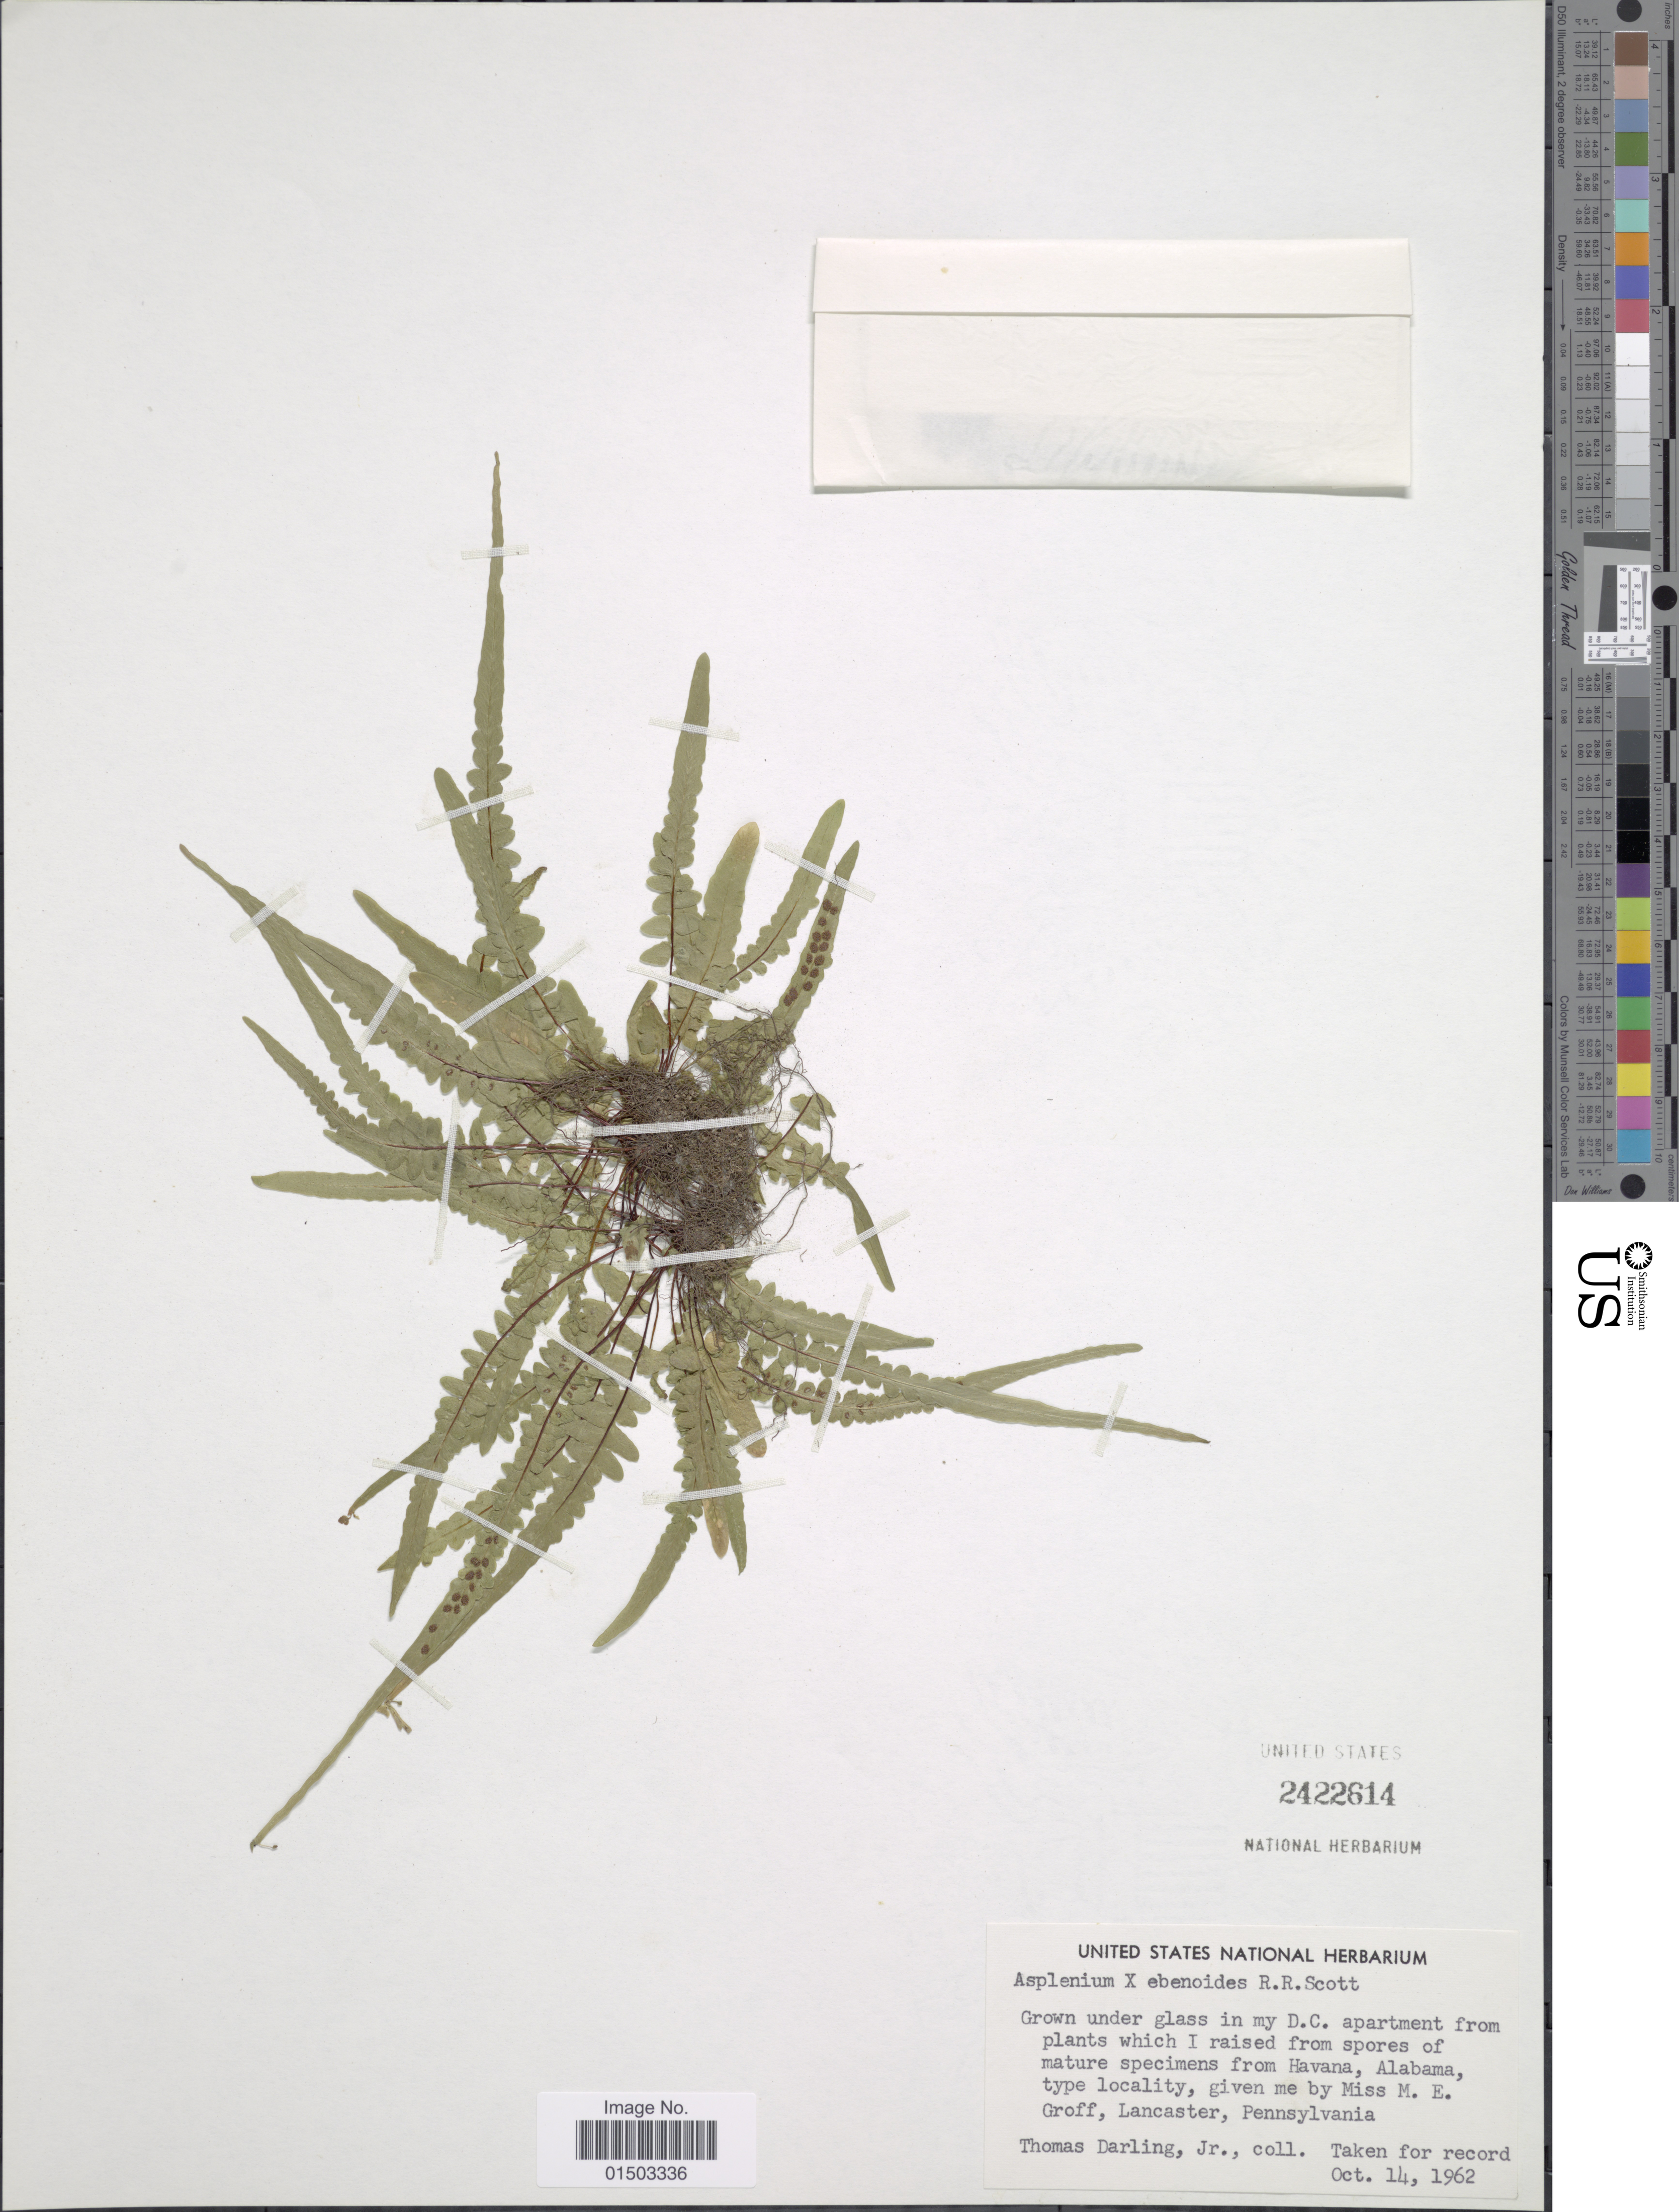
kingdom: Plantae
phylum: Tracheophyta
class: Polypodiopsida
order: Polypodiales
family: Aspleniaceae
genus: Asplenium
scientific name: Asplenium x ebenoides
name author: R.R. Scott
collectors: T. Darling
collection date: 1962-10-14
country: United States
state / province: District Of Columbia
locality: Grown under glass in my D.C. department. Havana, Alabama.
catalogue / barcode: US 2422614